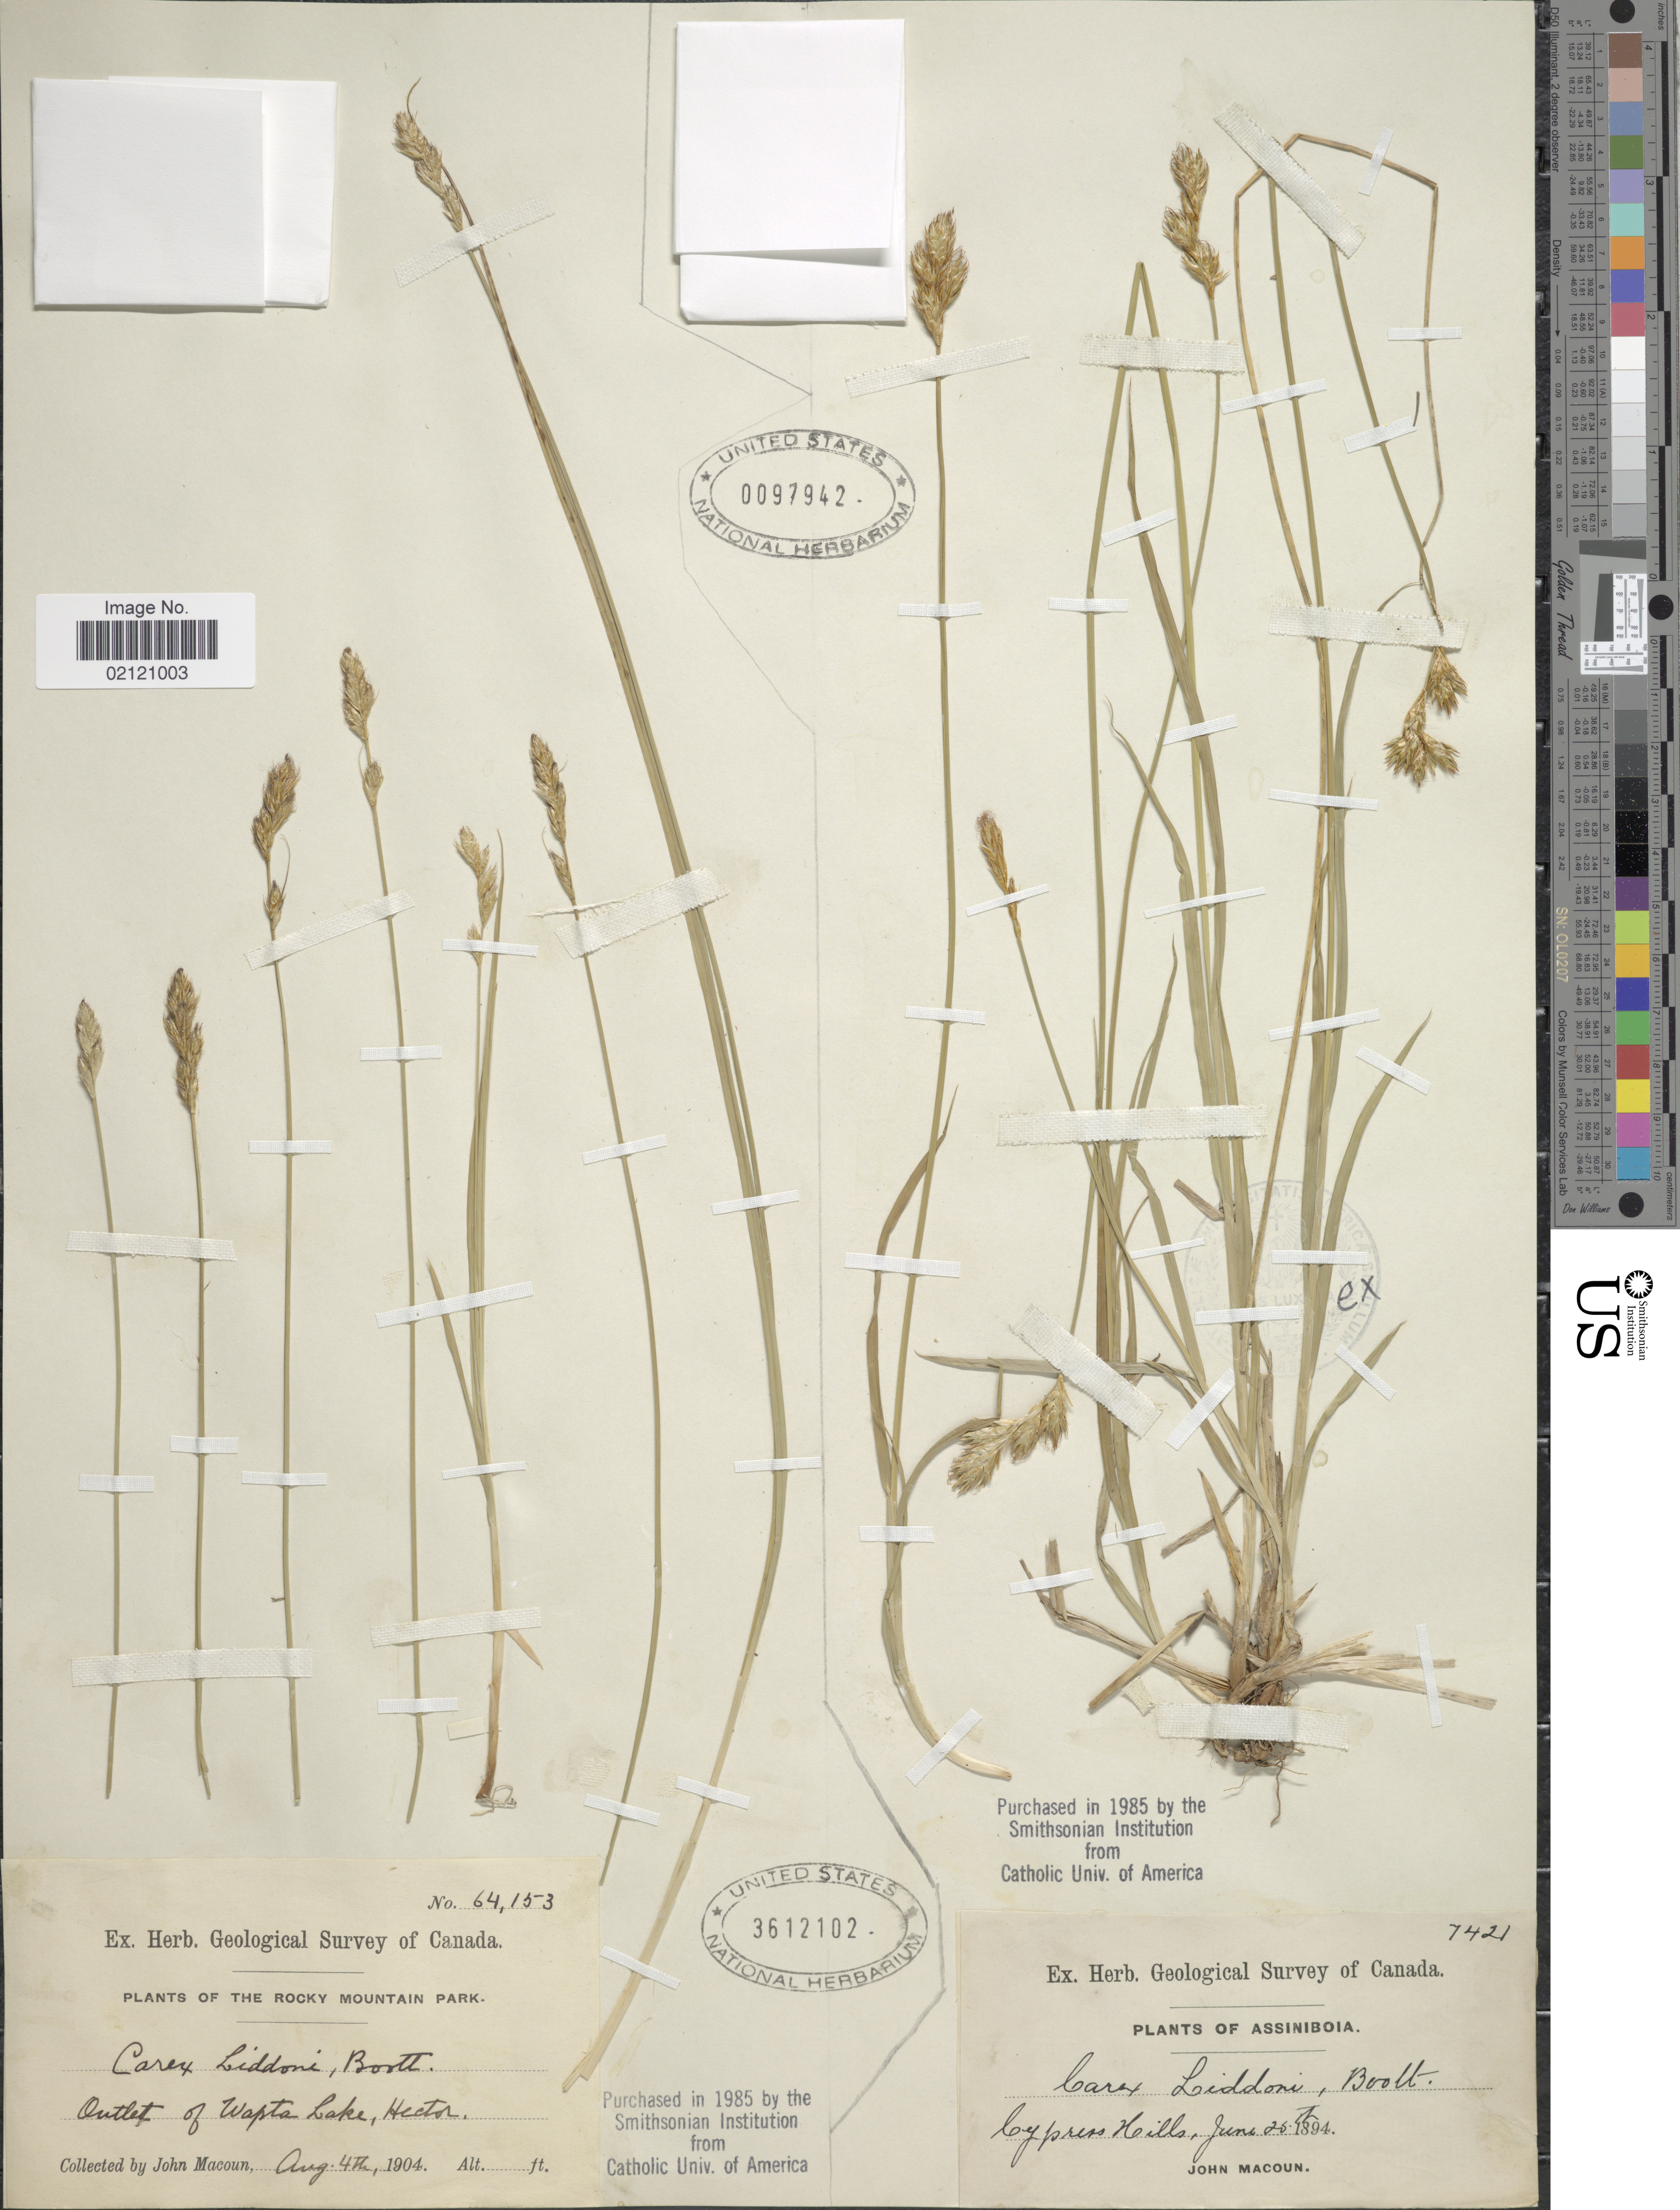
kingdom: Plantae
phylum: Tracheophyta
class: Liliopsida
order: Poales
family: Cyperaceae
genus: Carex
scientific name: Carex petasata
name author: Dewey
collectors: J. Macoun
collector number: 7421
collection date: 1894-06-25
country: Canada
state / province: Saskatchewan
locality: Assiniboia, Cypress Hills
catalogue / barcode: US 97942-2